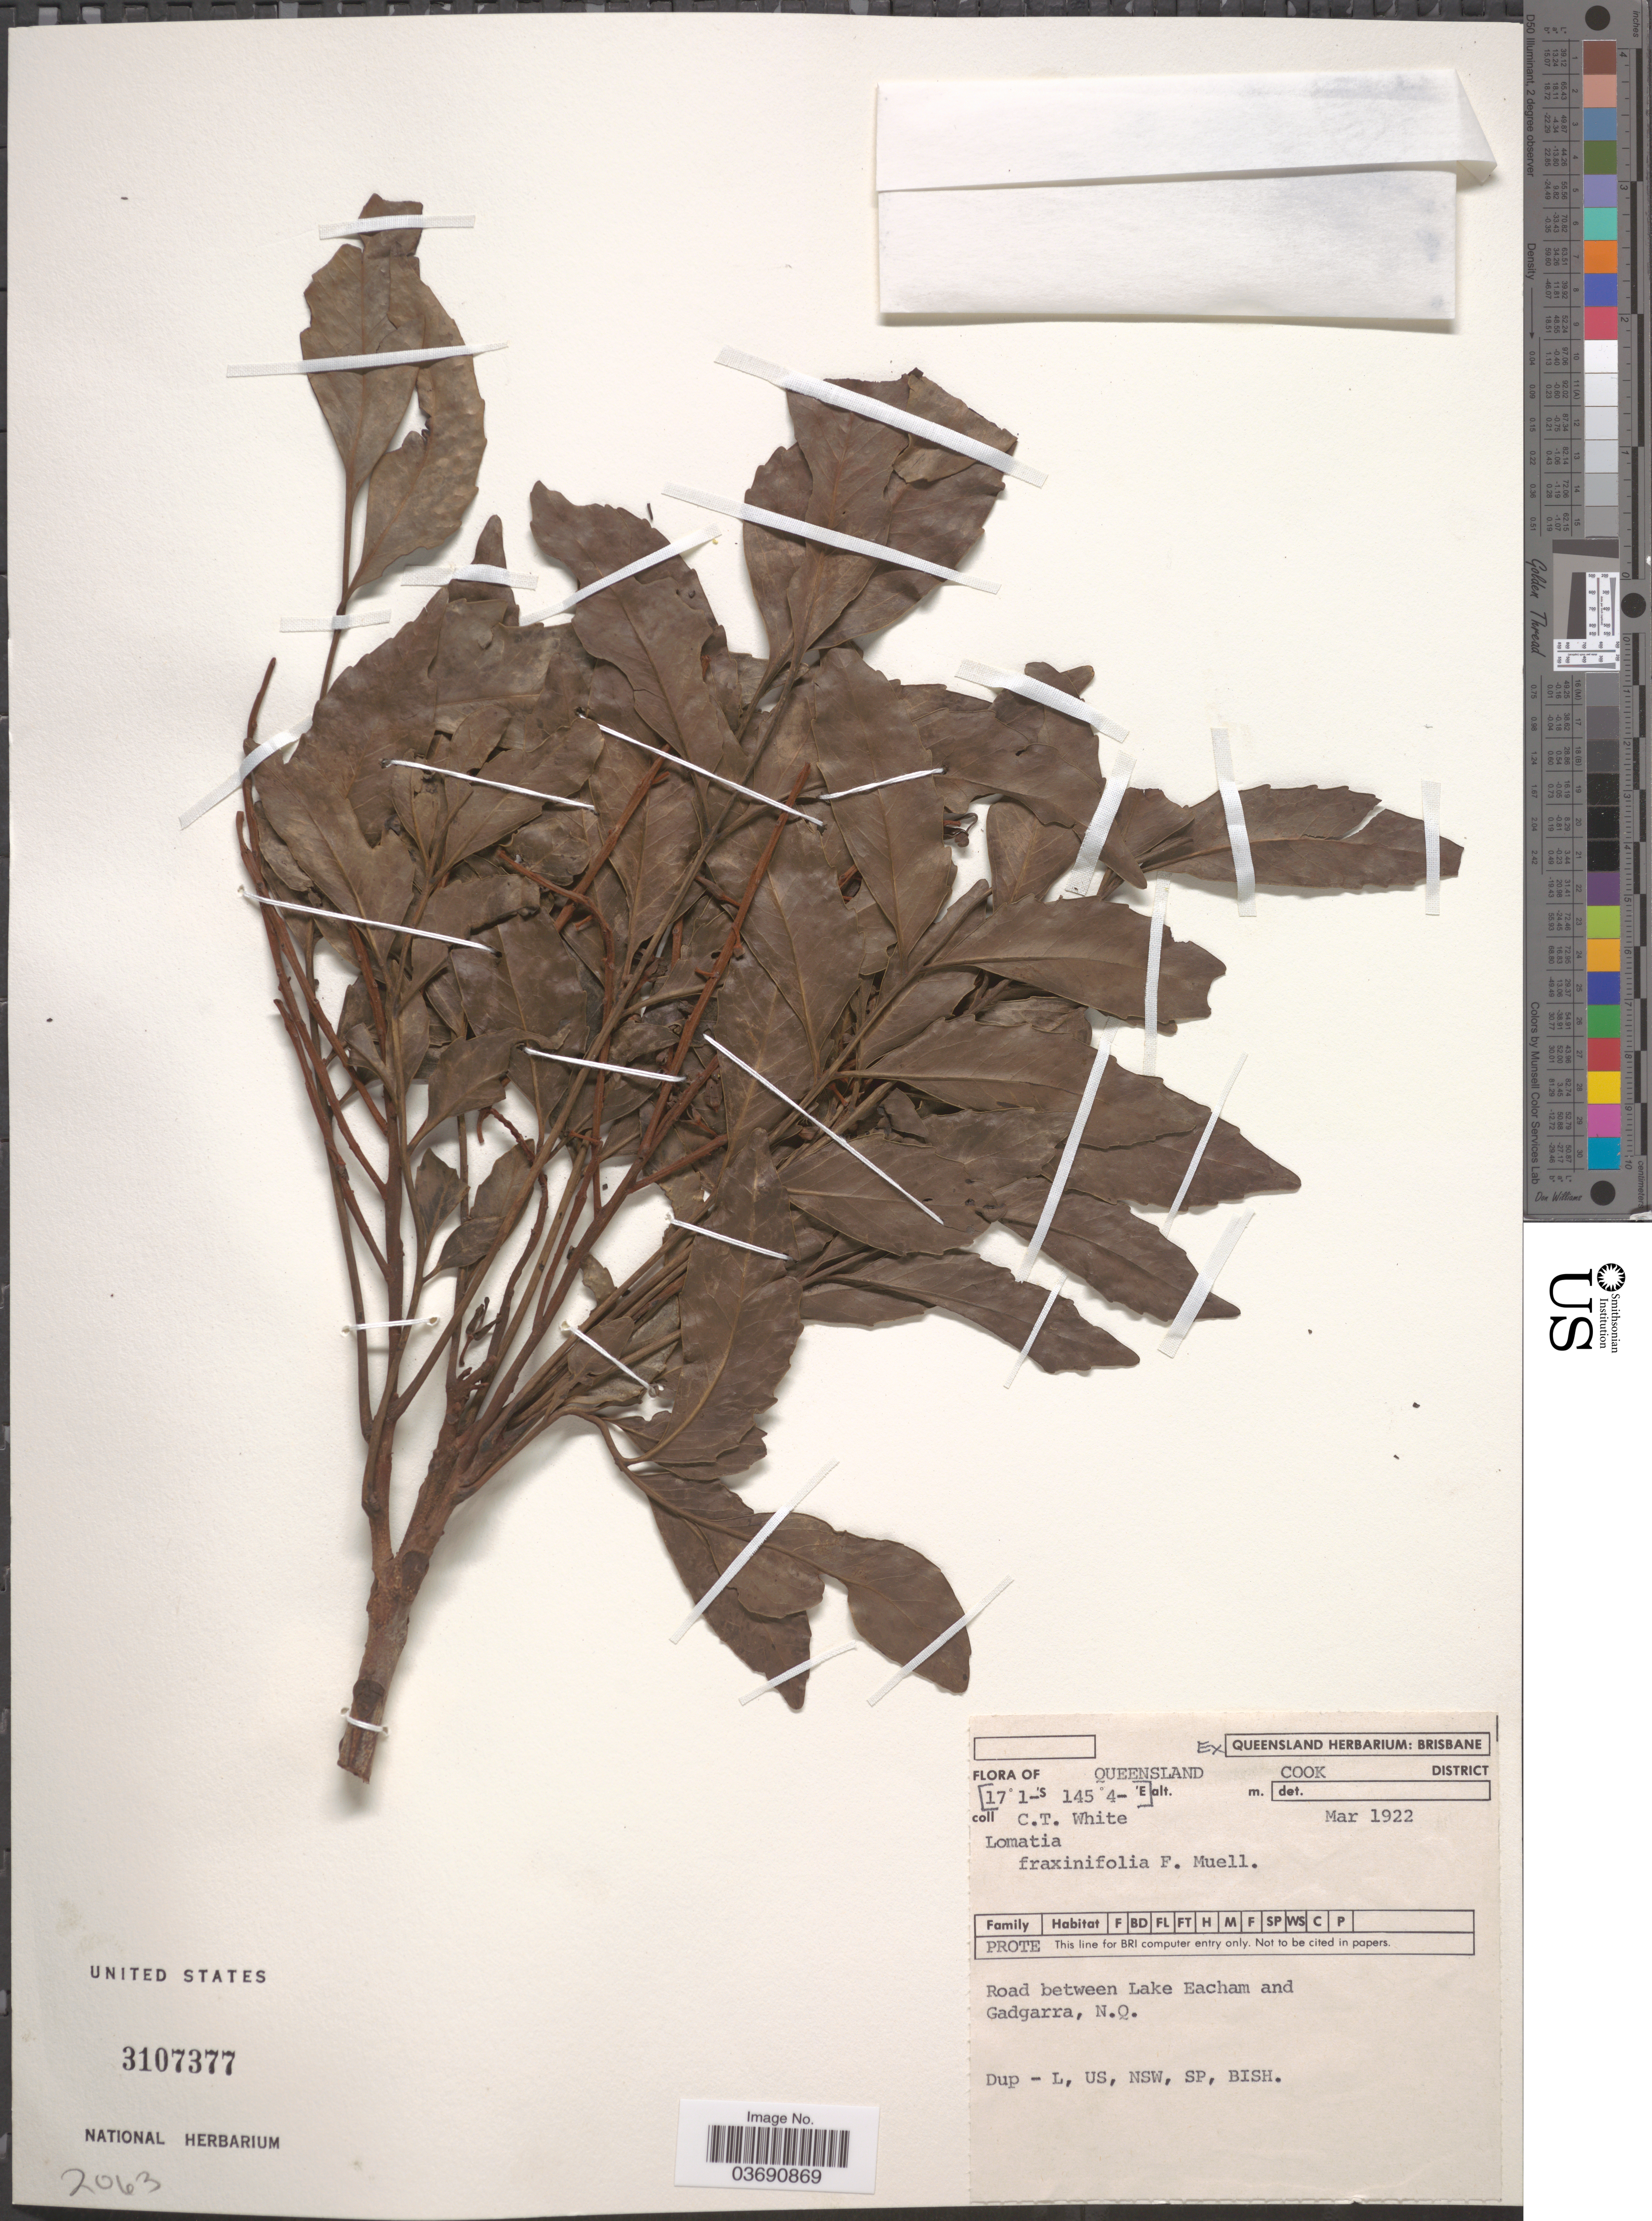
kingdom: Plantae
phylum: Tracheophyta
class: Magnoliopsida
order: Proteales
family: Proteaceae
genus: Lomatia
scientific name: Lomatia fraxinifolia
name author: F. Muell. ex Benth.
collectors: C. T. White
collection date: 1922-03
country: Australia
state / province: Queensland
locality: Cook District. Road between Lake Eacham and Gadgarra, N.Q.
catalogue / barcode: US 3107377